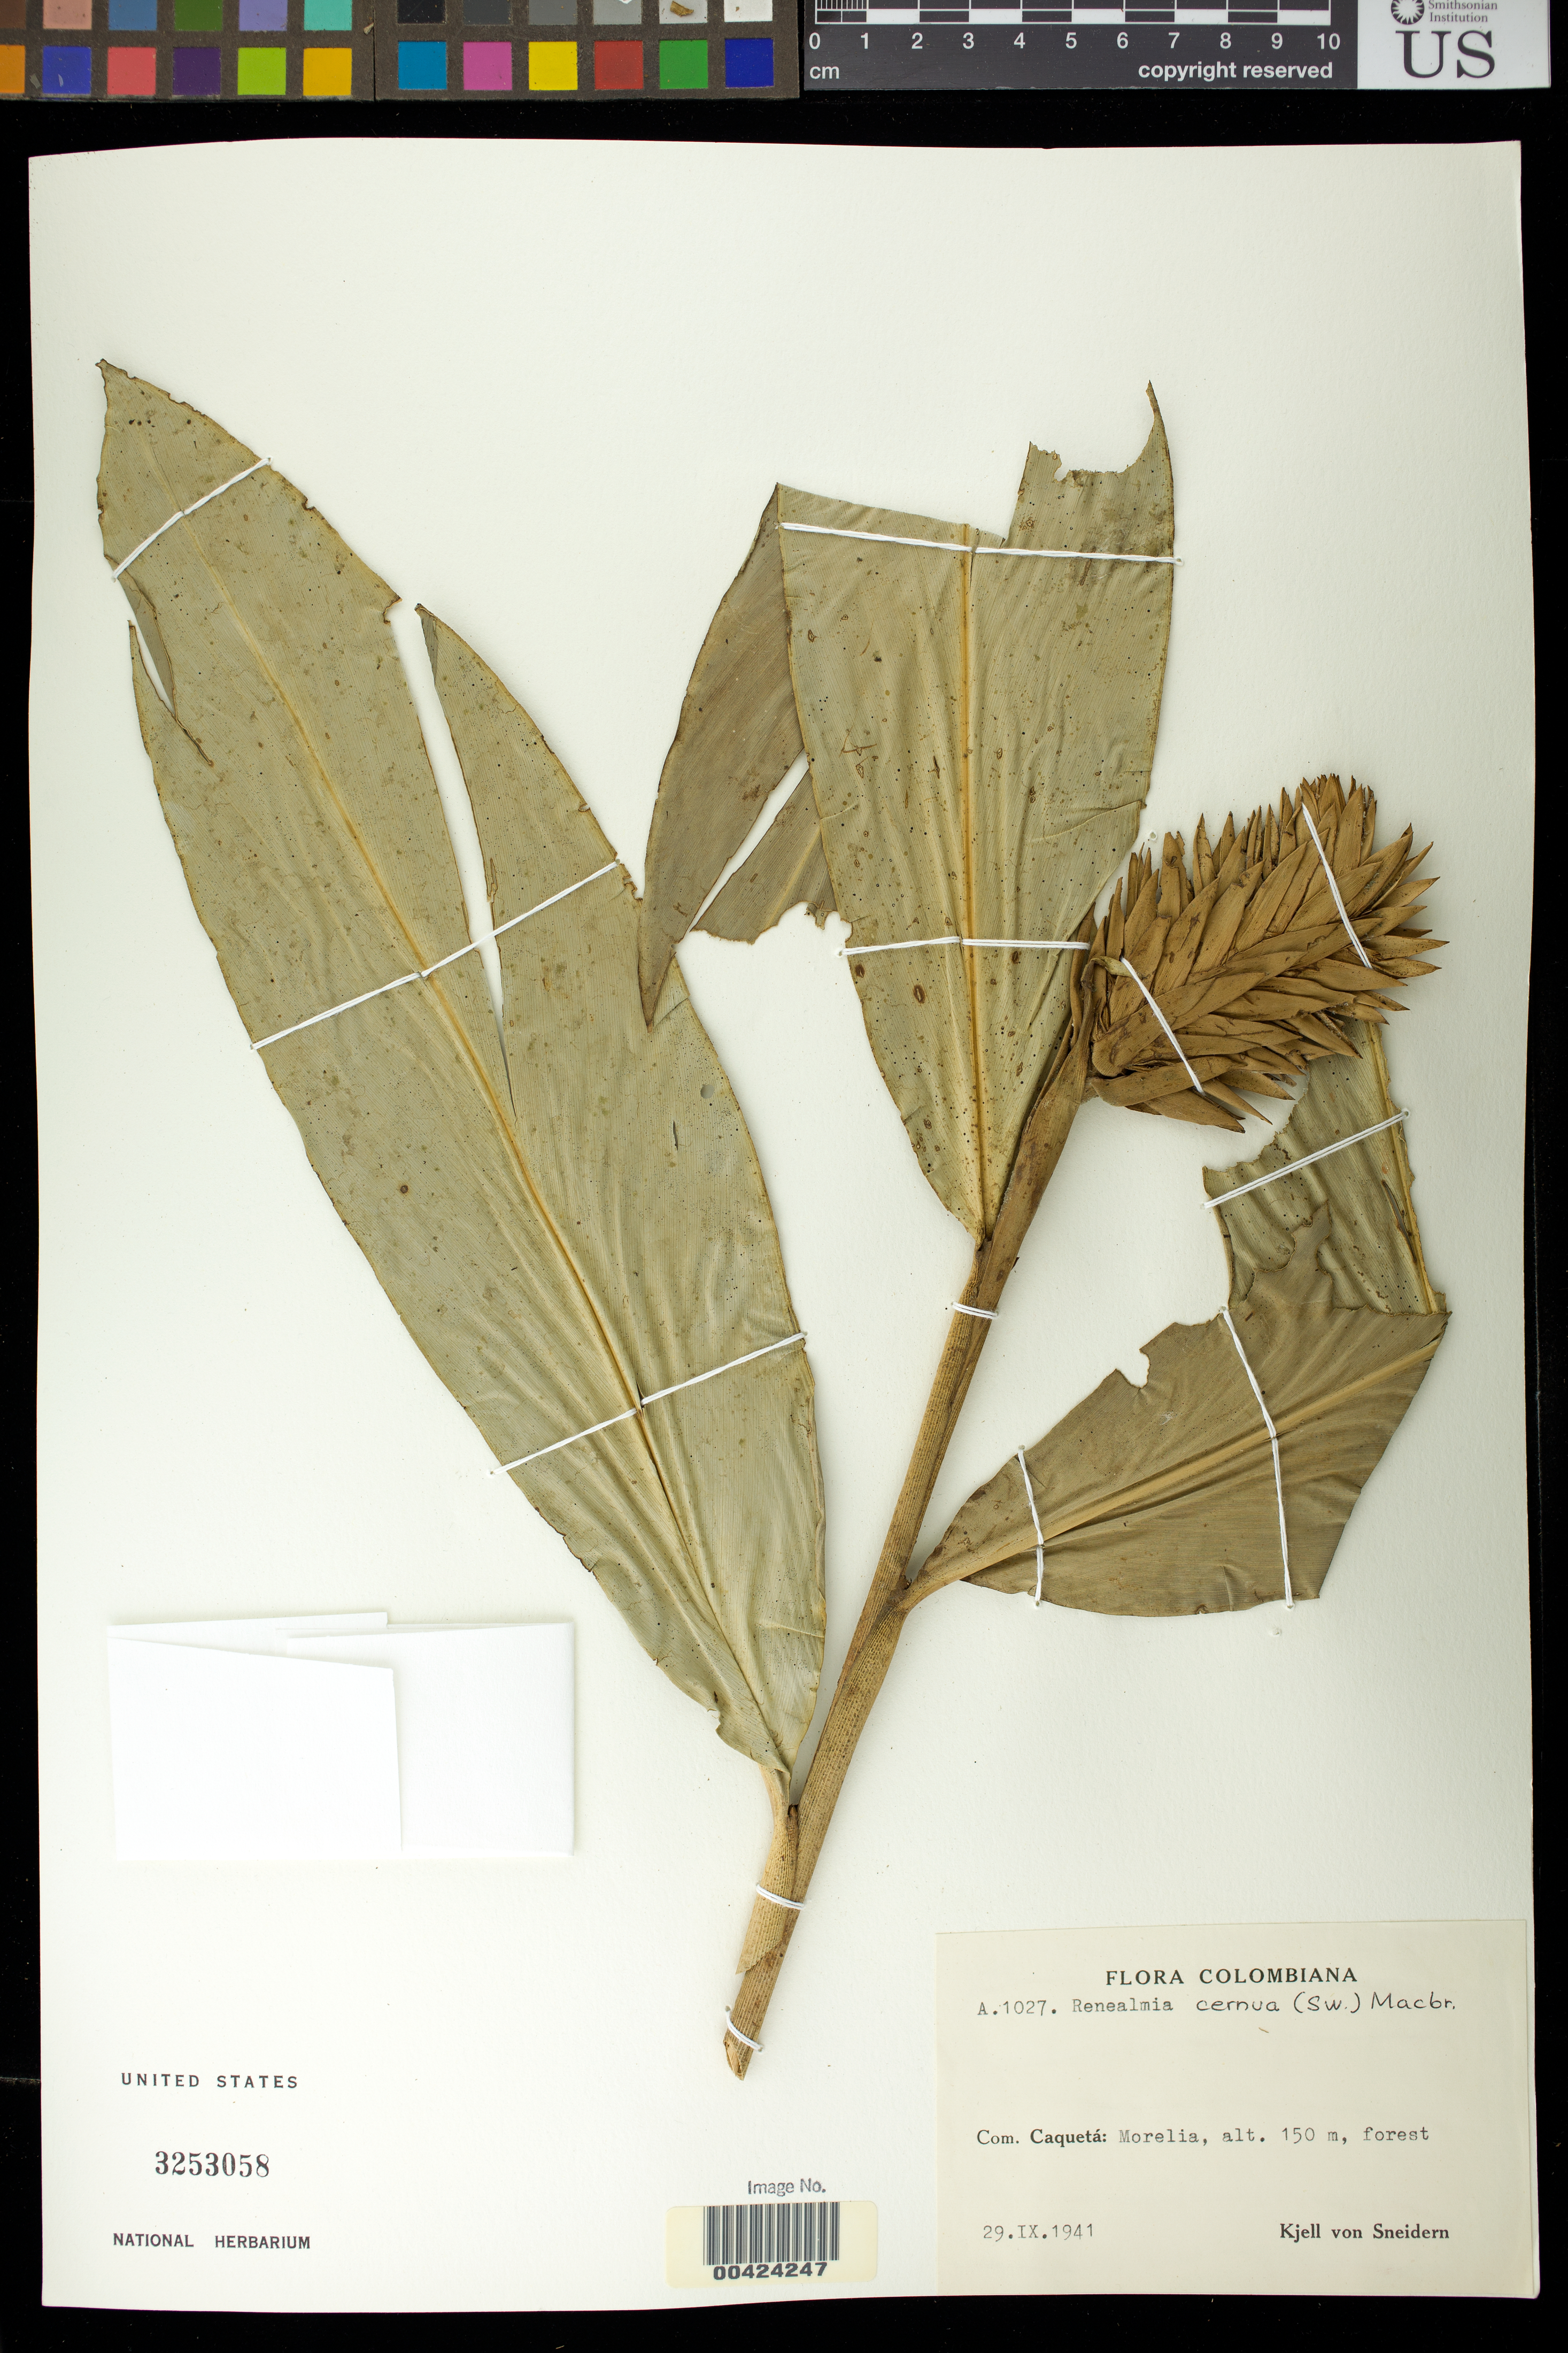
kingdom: Plantae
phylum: Tracheophyta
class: Liliopsida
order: Zingiberales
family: Zingiberaceae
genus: Renealmia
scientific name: Renealmia cernua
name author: (Sw. ex Roem. & Schult.) J.F. Macbr.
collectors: K. von Sneidern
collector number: A.1027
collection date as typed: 29 Sep 1941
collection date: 1941-09-29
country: Colombia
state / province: Caquetá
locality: Morelia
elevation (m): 150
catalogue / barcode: US 3253058